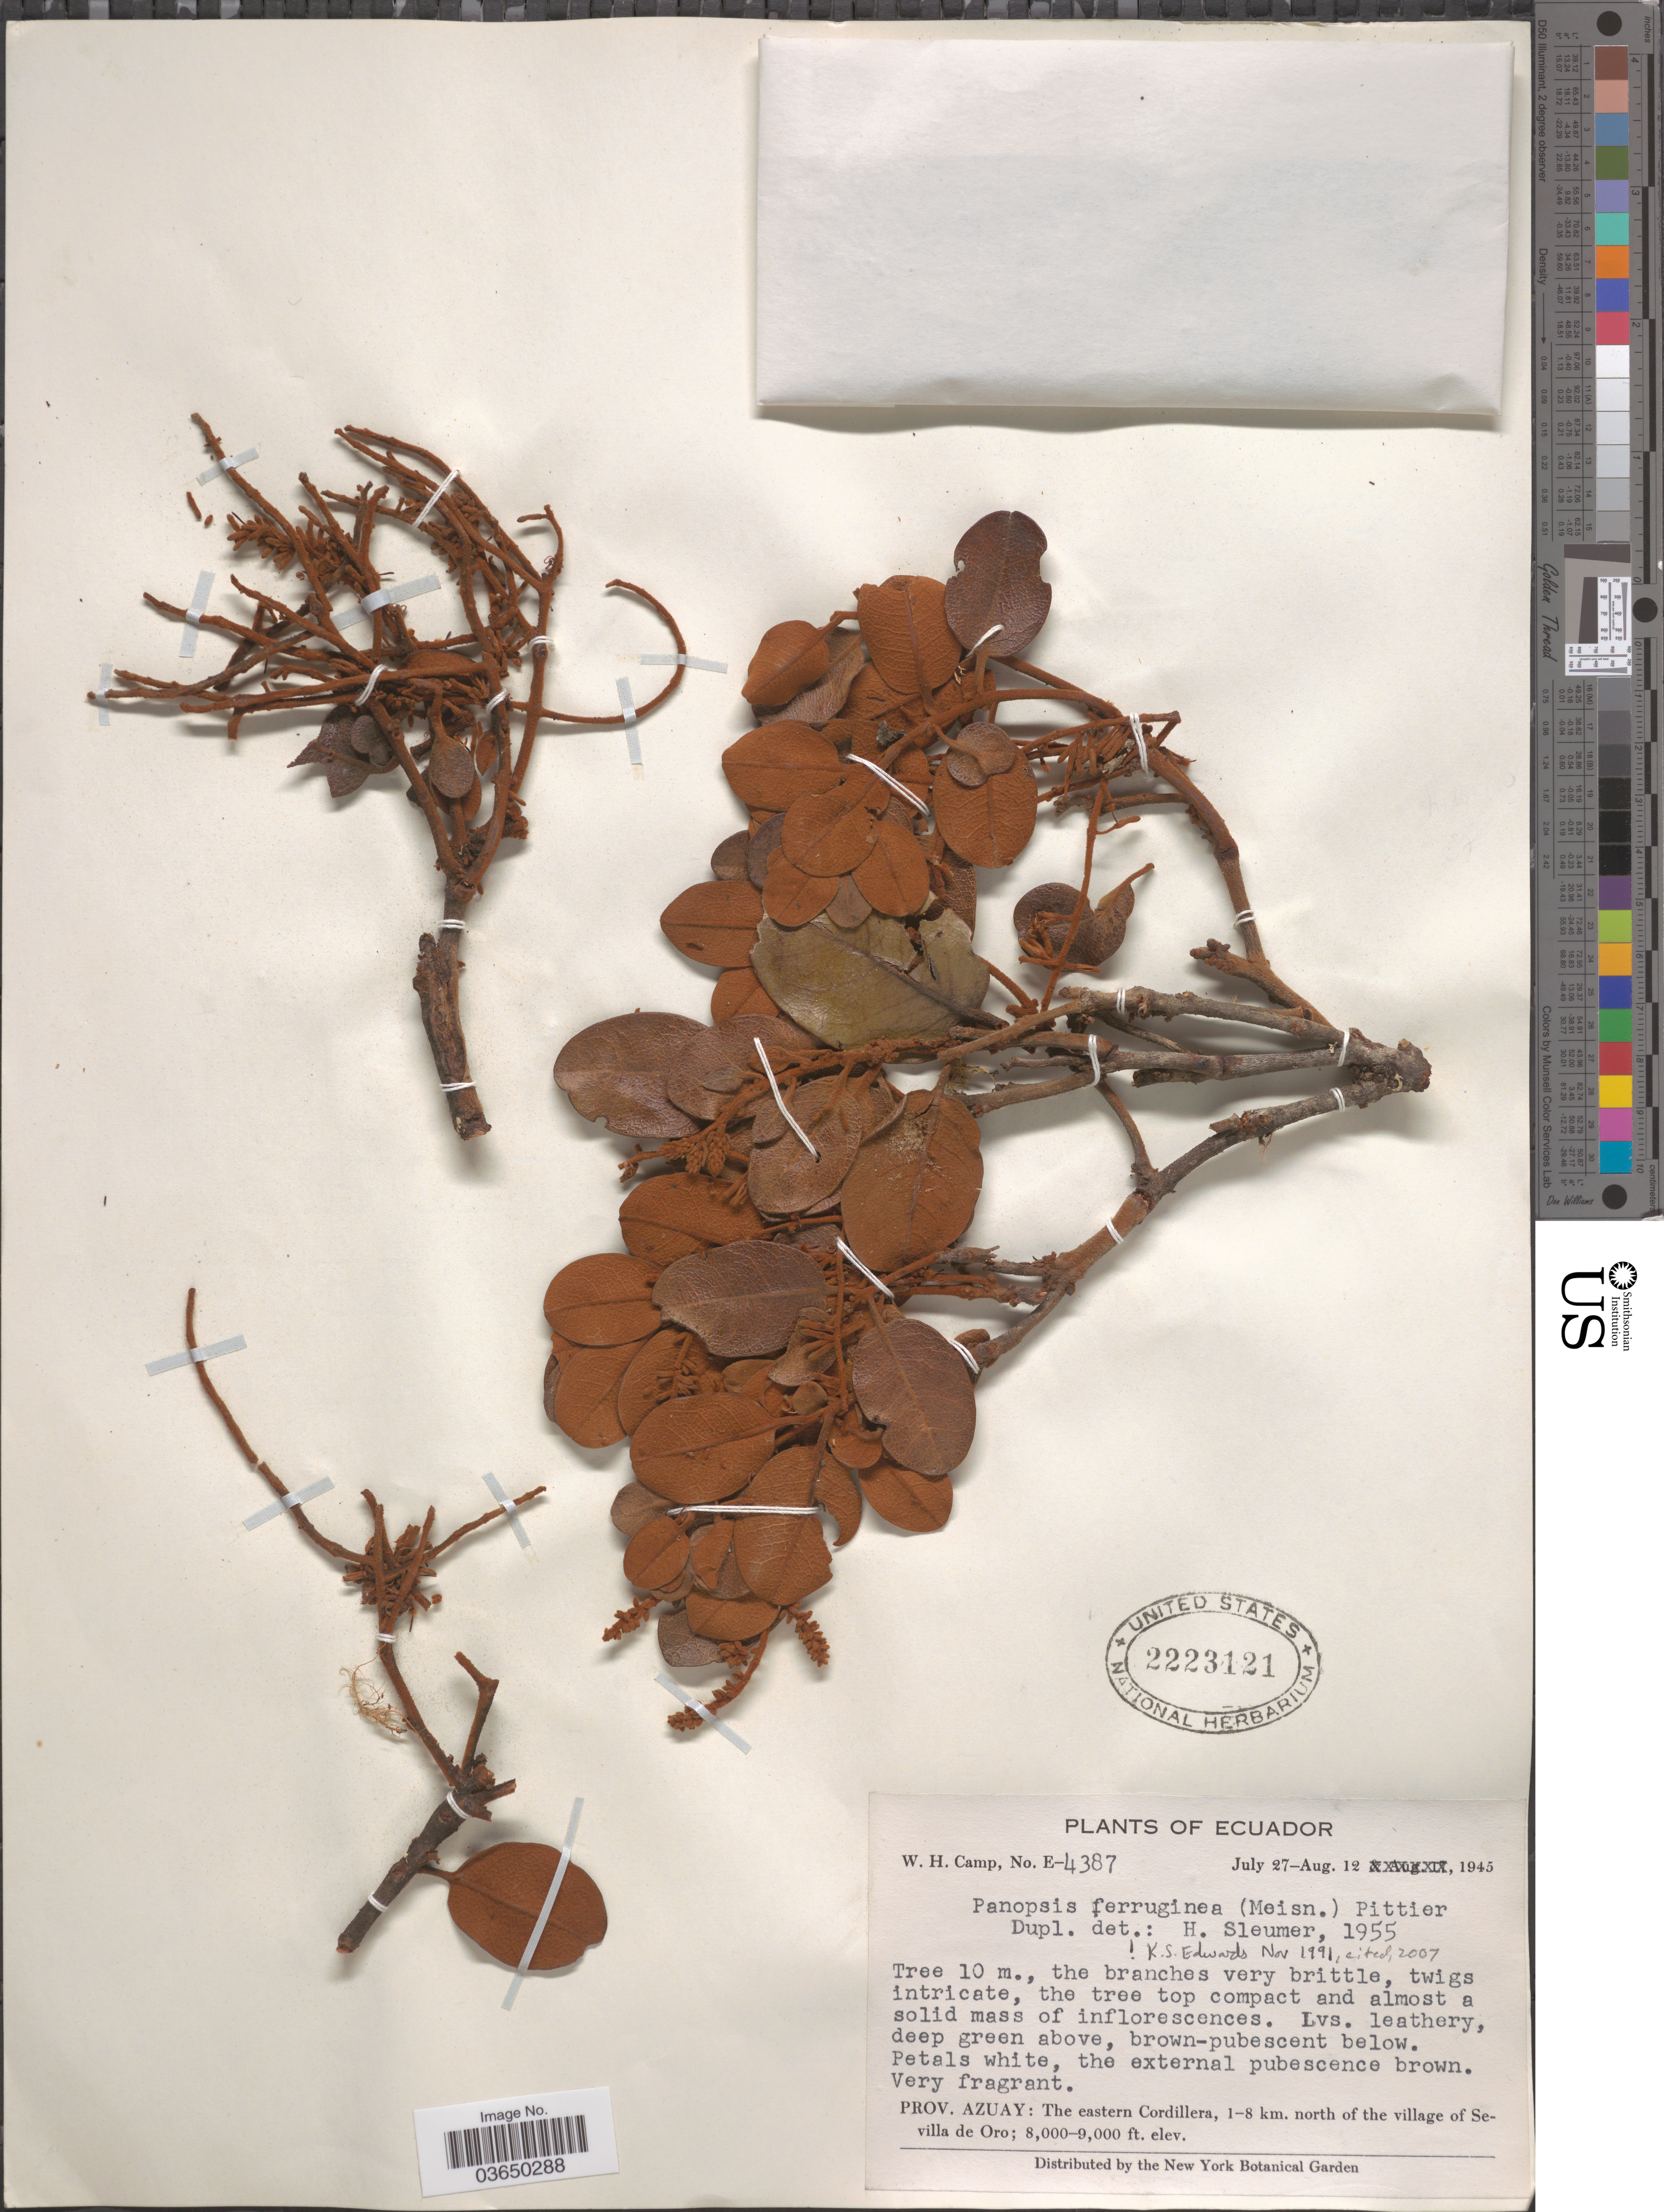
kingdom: Plantae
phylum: Tracheophyta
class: Magnoliopsida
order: Proteales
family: Proteaceae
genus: Panopsis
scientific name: Panopsis ferruginea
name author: (Kunth) Pittier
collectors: W. H. Camp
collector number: E-4387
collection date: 1945-07-27/1945-08-12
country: Ecuador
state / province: Azuay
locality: The eastern Cordillera, 1-8 km. north of the village of Sevilla de Oro.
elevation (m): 2438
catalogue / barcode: US 2223121